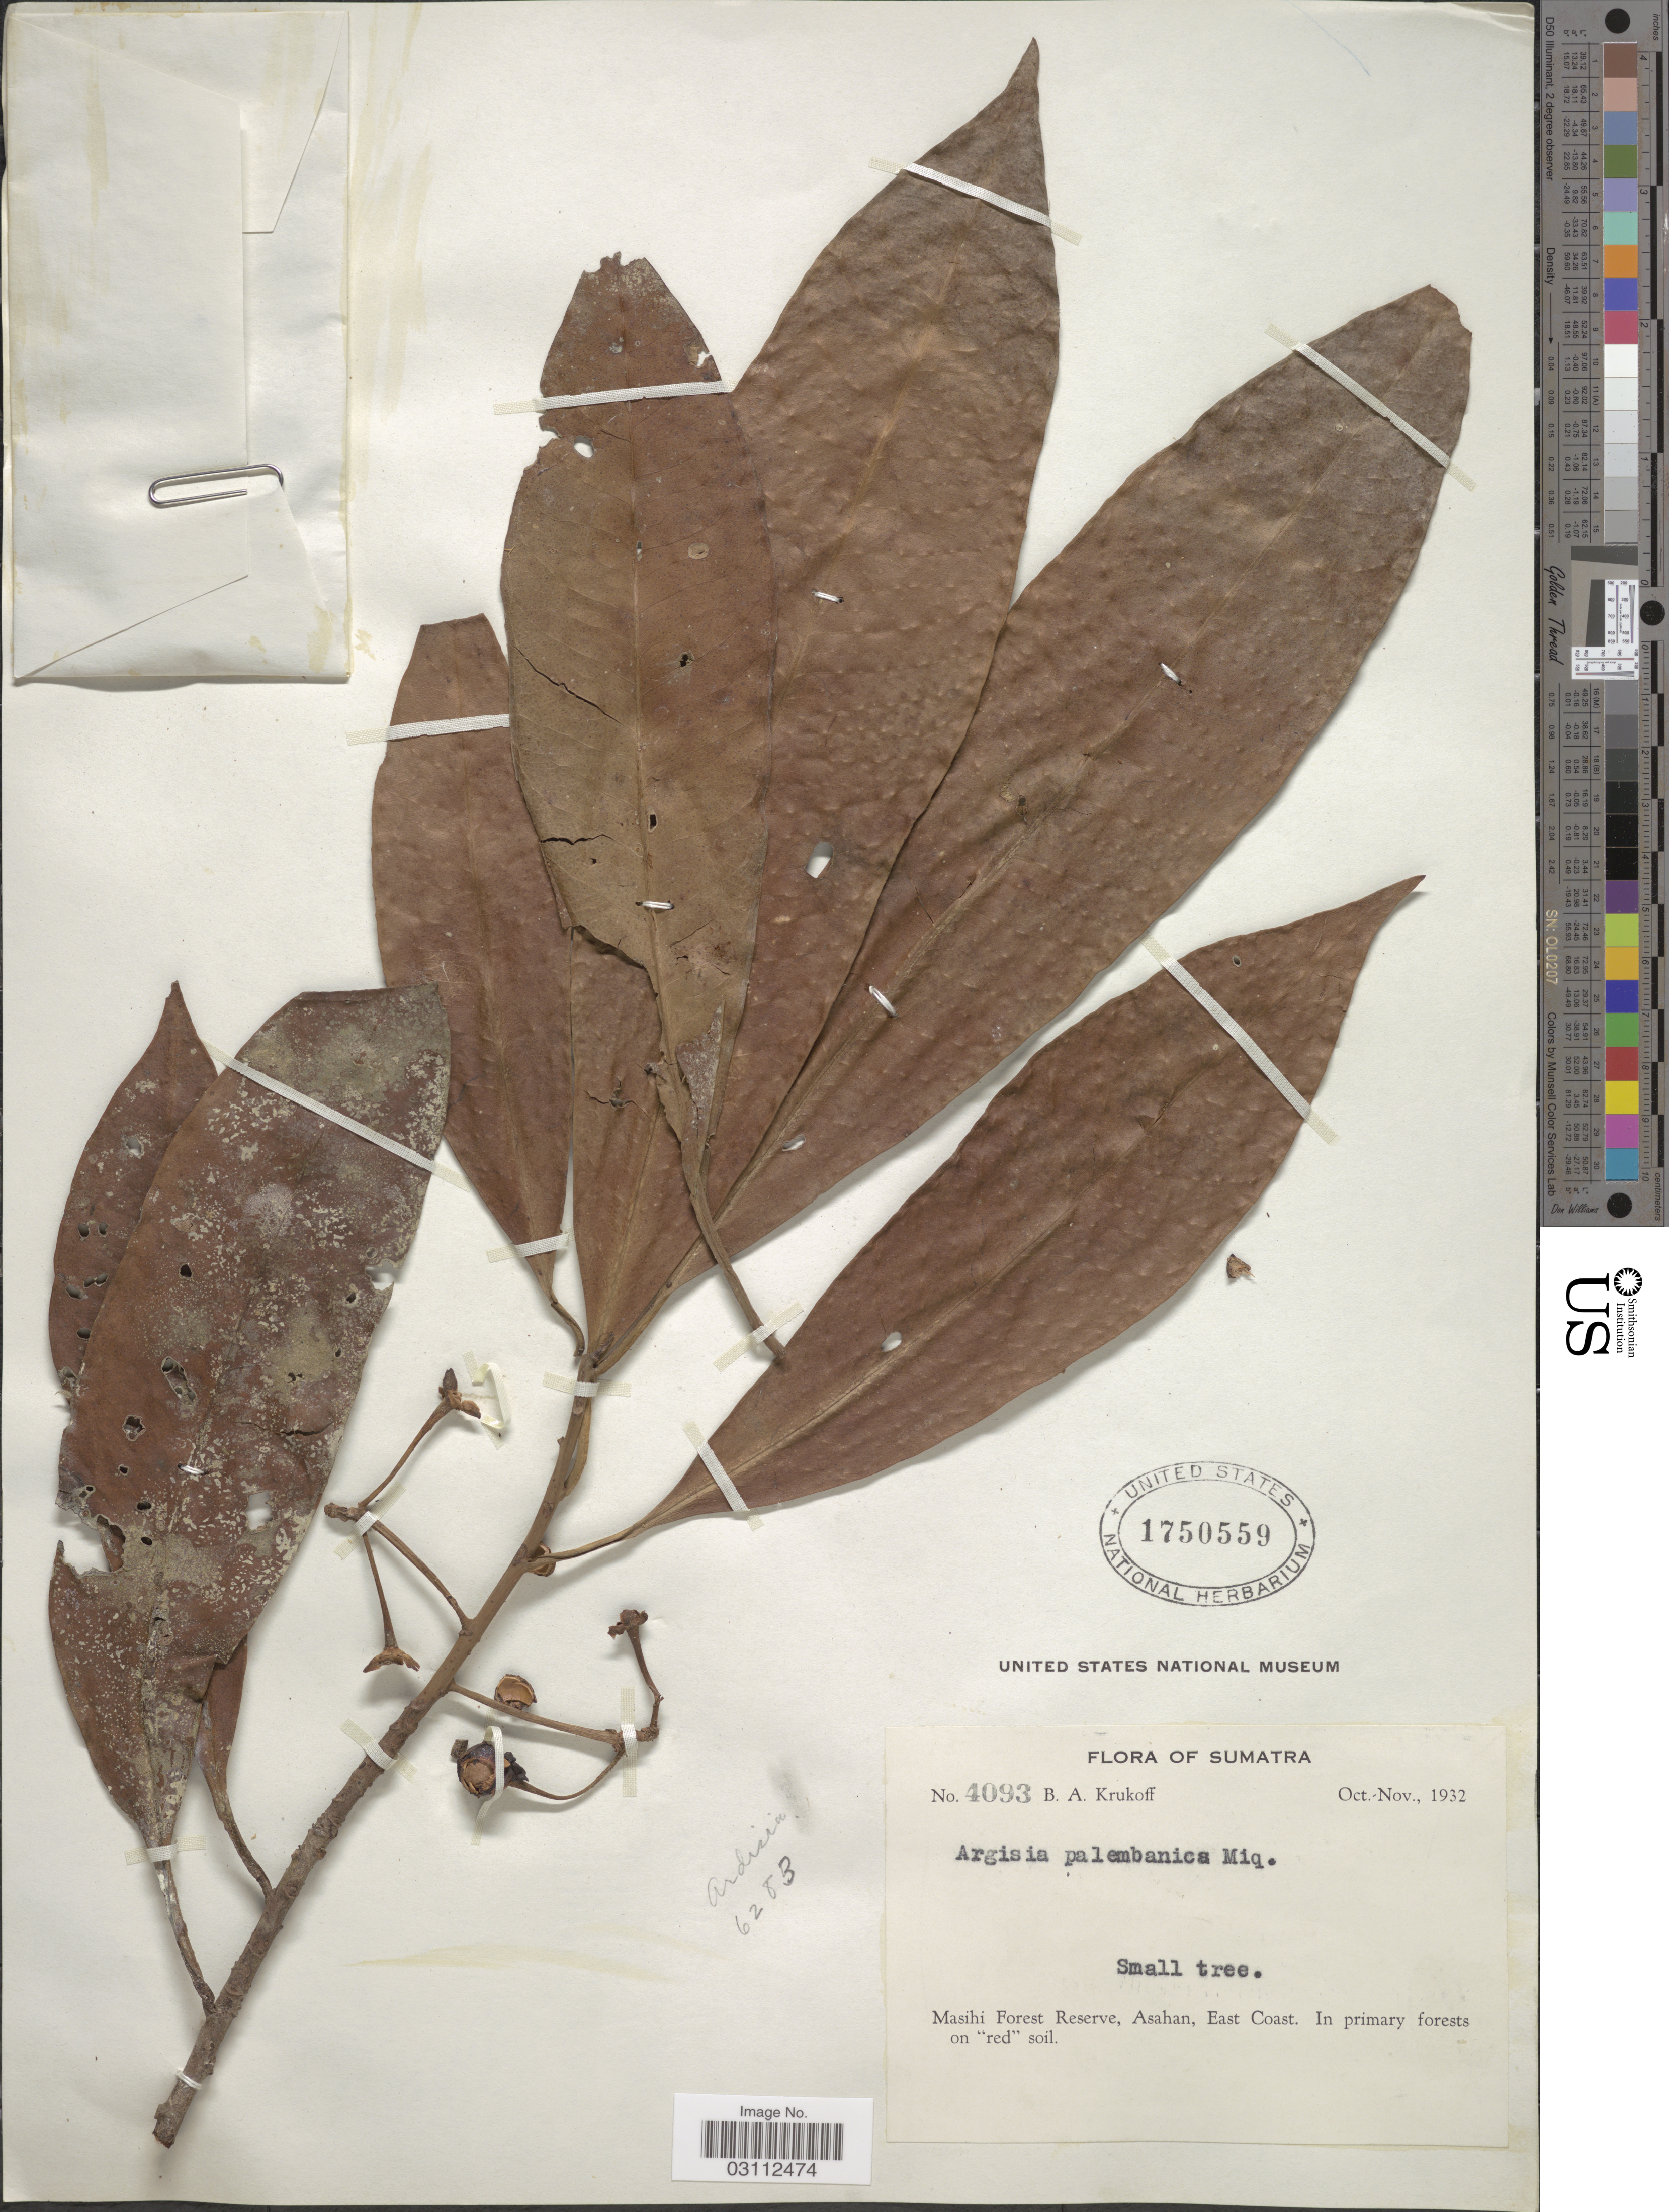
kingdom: Plantae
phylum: Tracheophyta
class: Magnoliopsida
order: Ericales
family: Primulaceae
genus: Ardisia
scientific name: Ardisia palembanica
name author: Miq.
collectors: B. A. Krukoff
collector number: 4093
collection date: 1932-10/1932-11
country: Indonesia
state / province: Sumatra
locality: Masihi Forest Reserve, Asahan, East Coast.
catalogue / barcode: US 1750559